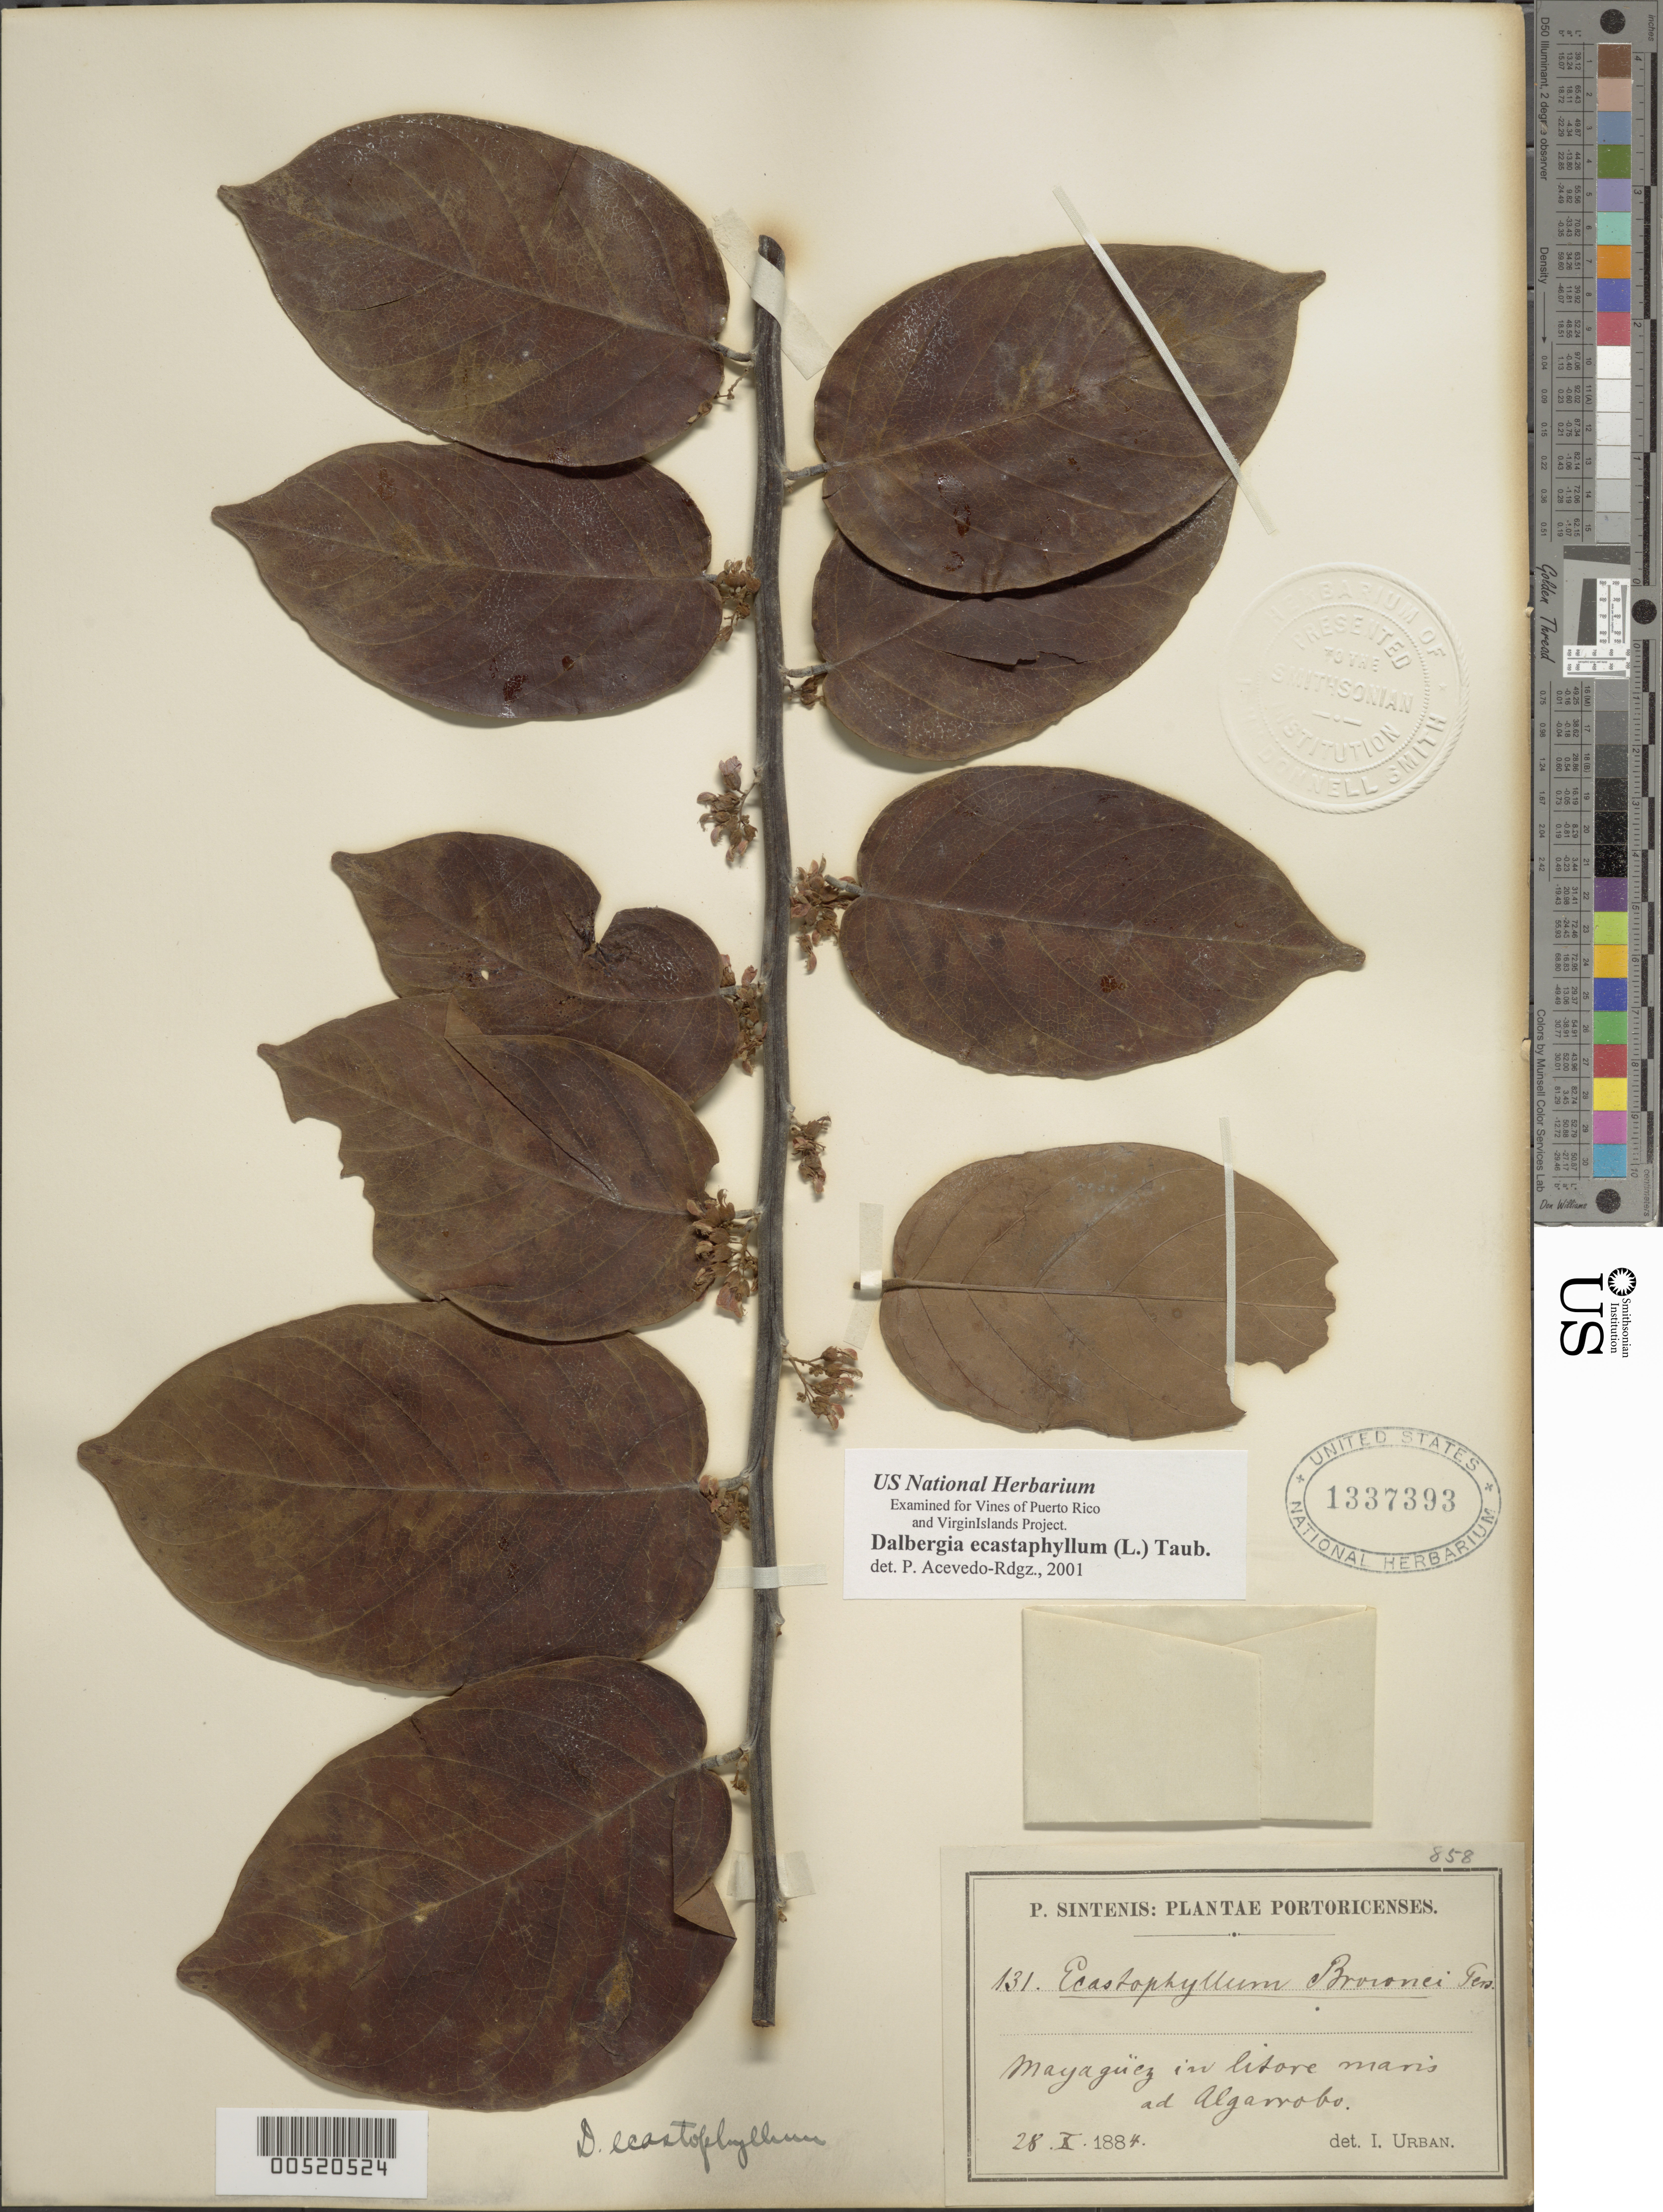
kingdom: Plantae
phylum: Tracheophyta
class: Magnoliopsida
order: Fabales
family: Fabaceae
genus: Dalbergia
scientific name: Dalbergia hecastophyllum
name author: (L.) Taub.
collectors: P. Sintenis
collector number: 131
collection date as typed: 28 Oct 1884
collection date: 1884-10-28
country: Puerto Rico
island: Greater Antilles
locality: Mayagüez. In litore manis ad Algamobo.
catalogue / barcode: US 1337393